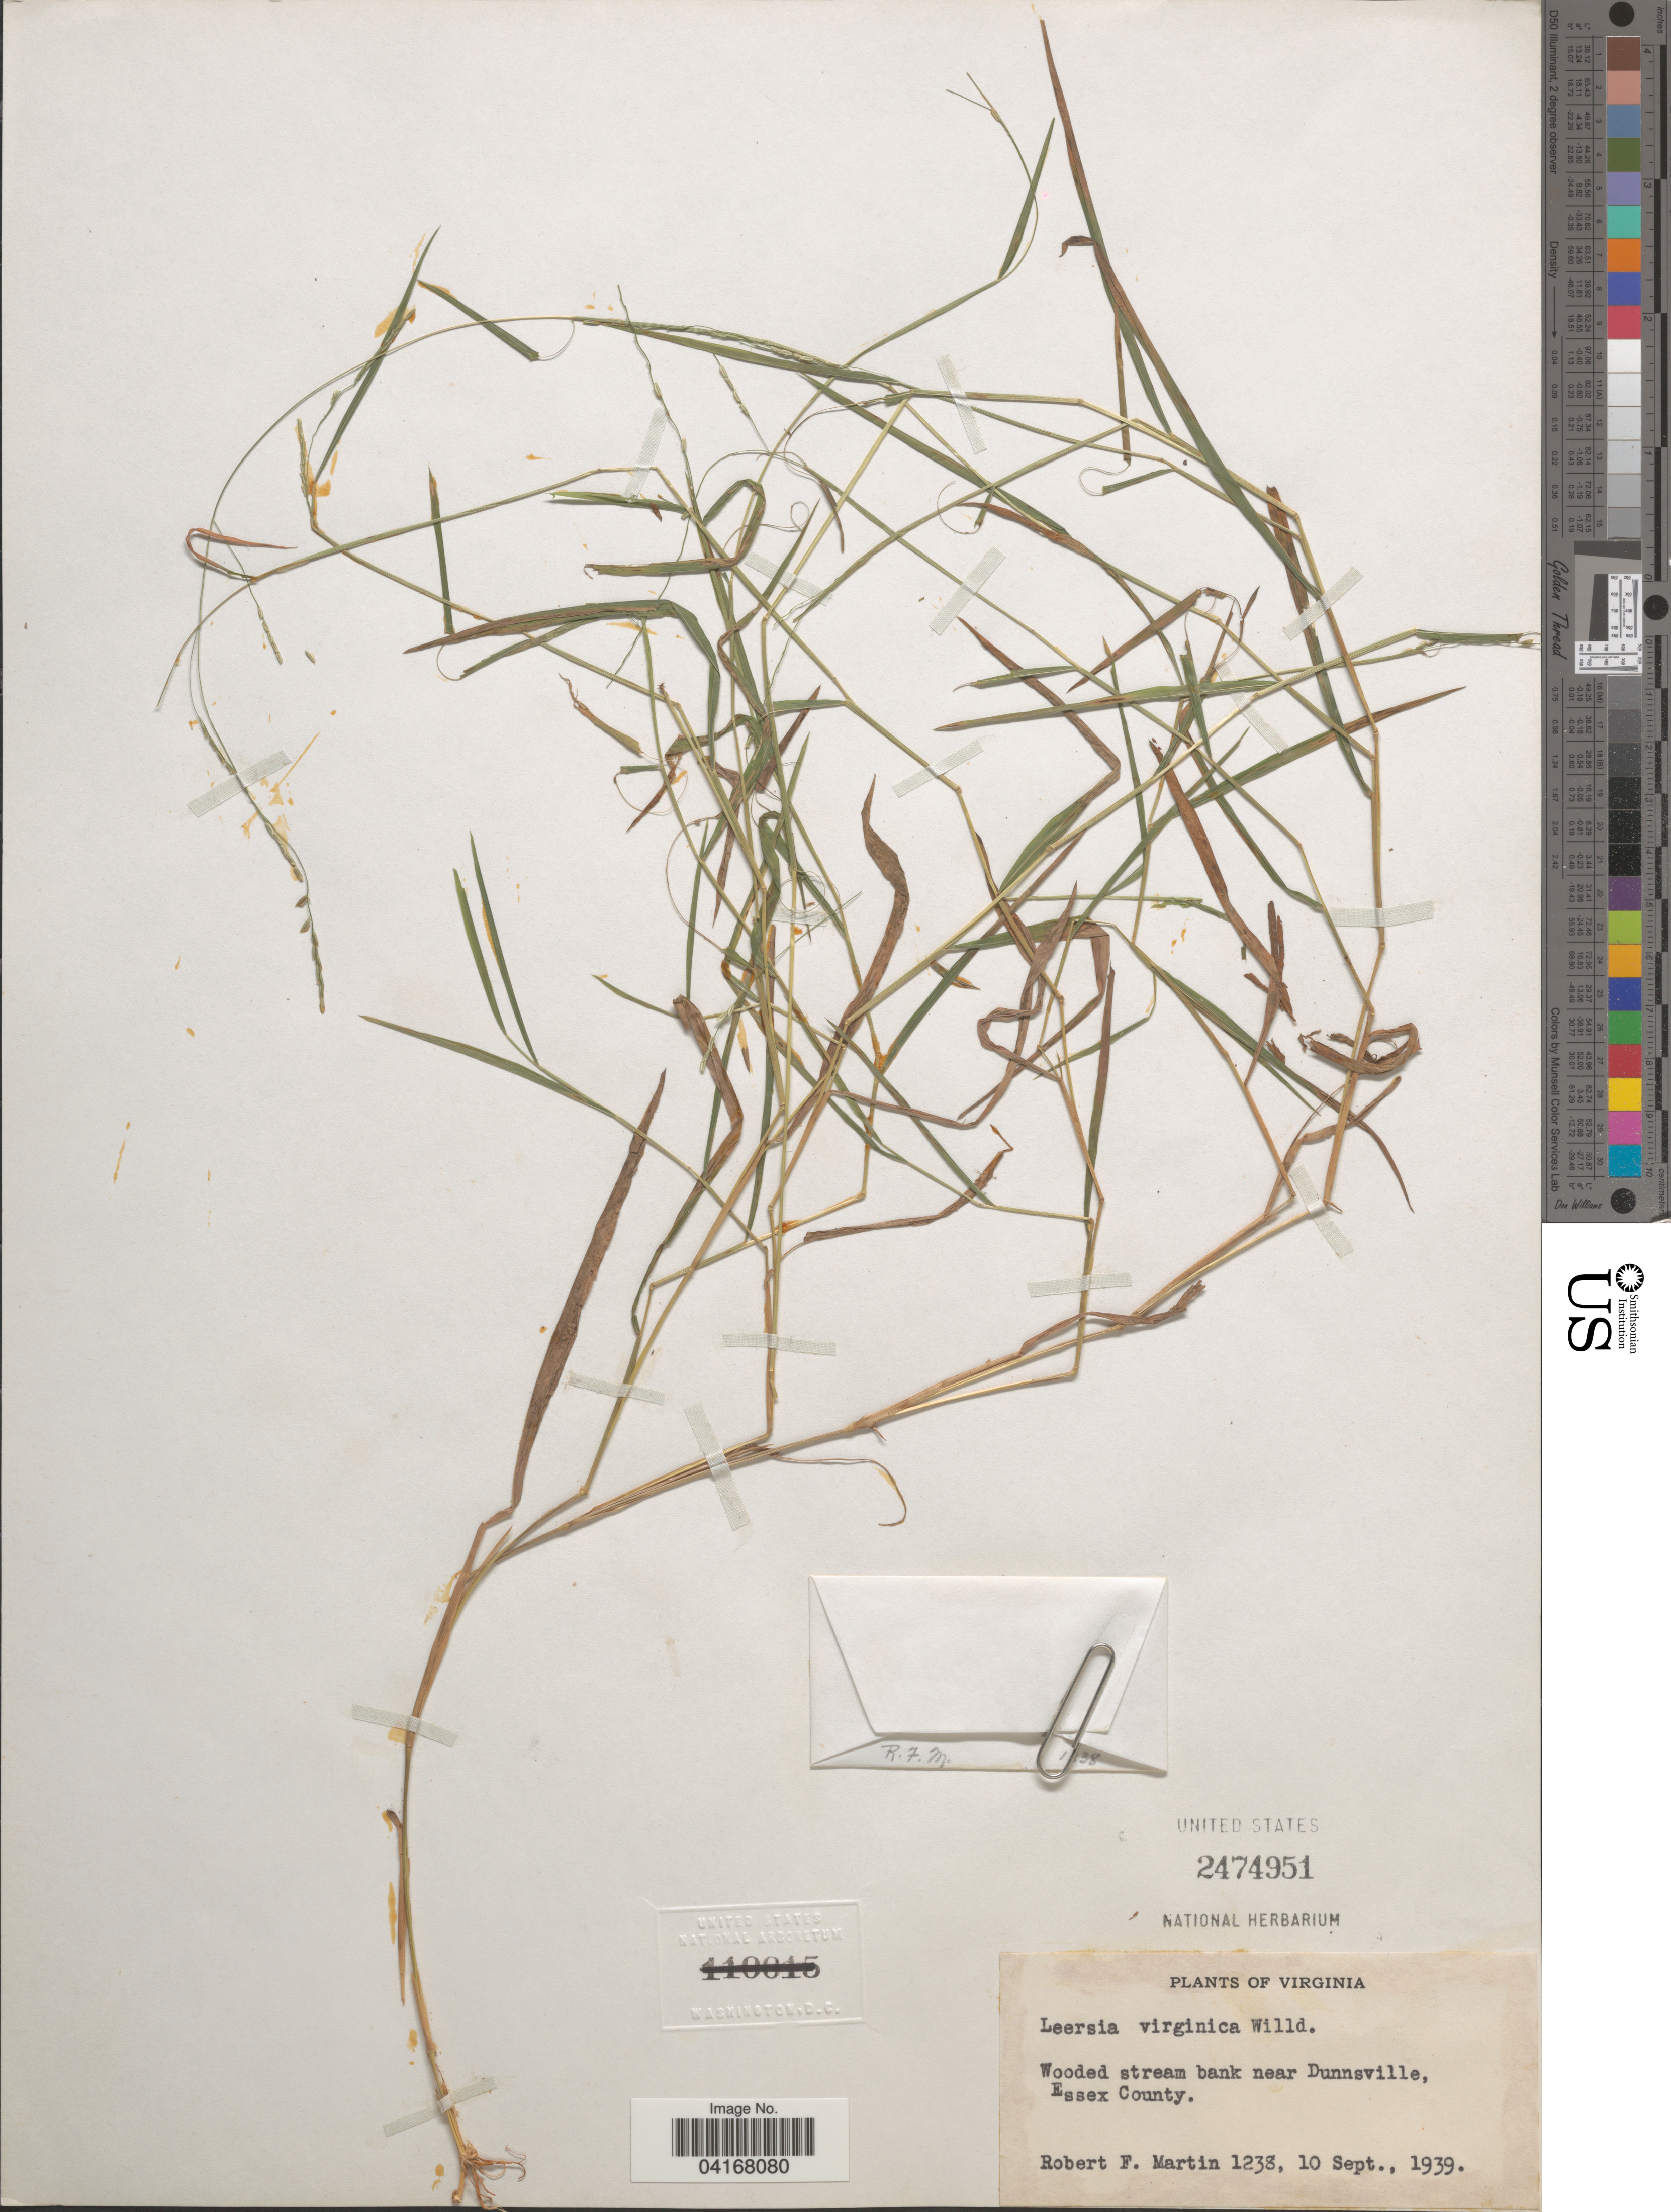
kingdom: Plantae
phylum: Tracheophyta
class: Liliopsida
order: Poales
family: Poaceae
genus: Leersia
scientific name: Leersia virginica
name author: Willd.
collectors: R. F. Martin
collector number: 1238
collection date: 1939-09-10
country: United States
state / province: Virginia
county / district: Essex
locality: Wooded stream bank near Dunnsville, Essex County.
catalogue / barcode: US 2474951